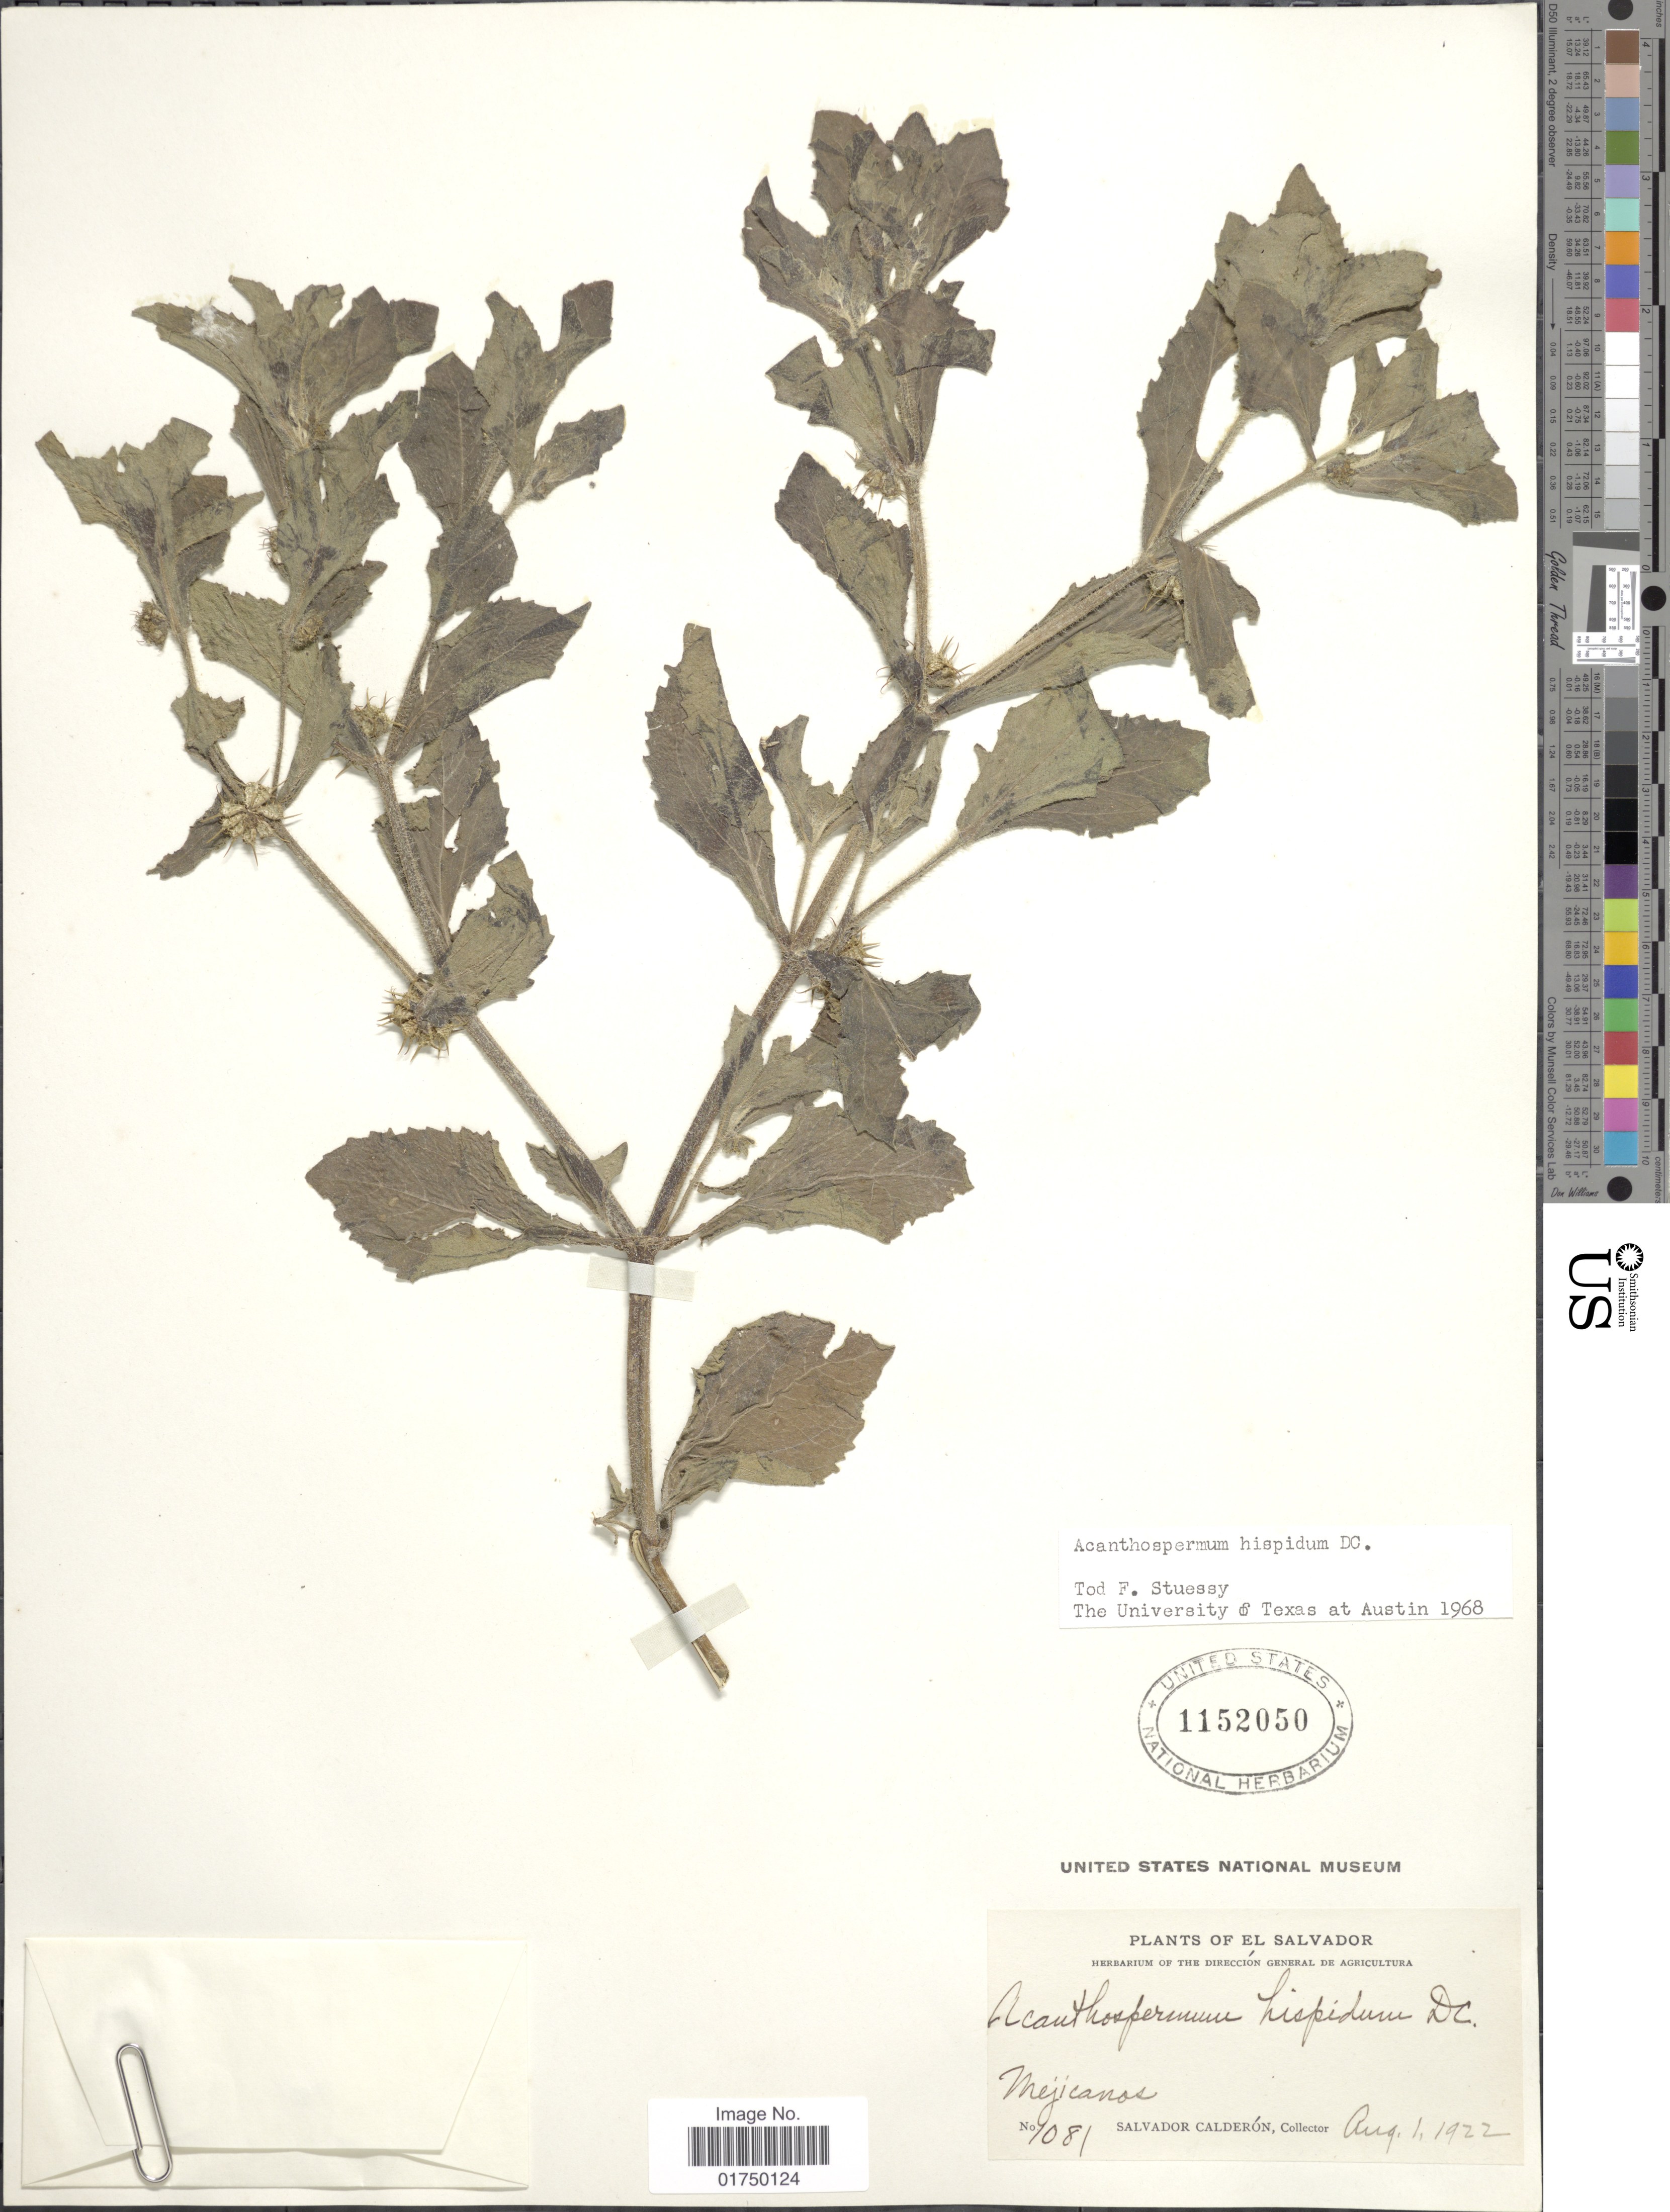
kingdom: Plantae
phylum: Tracheophyta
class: Magnoliopsida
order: Asterales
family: Asteraceae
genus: Acanthospermum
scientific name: Acanthospermum hispidum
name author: DC.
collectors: S. Calderón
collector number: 1081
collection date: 1922-08-01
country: El Salvador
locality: Mejicanos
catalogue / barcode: US 1152050